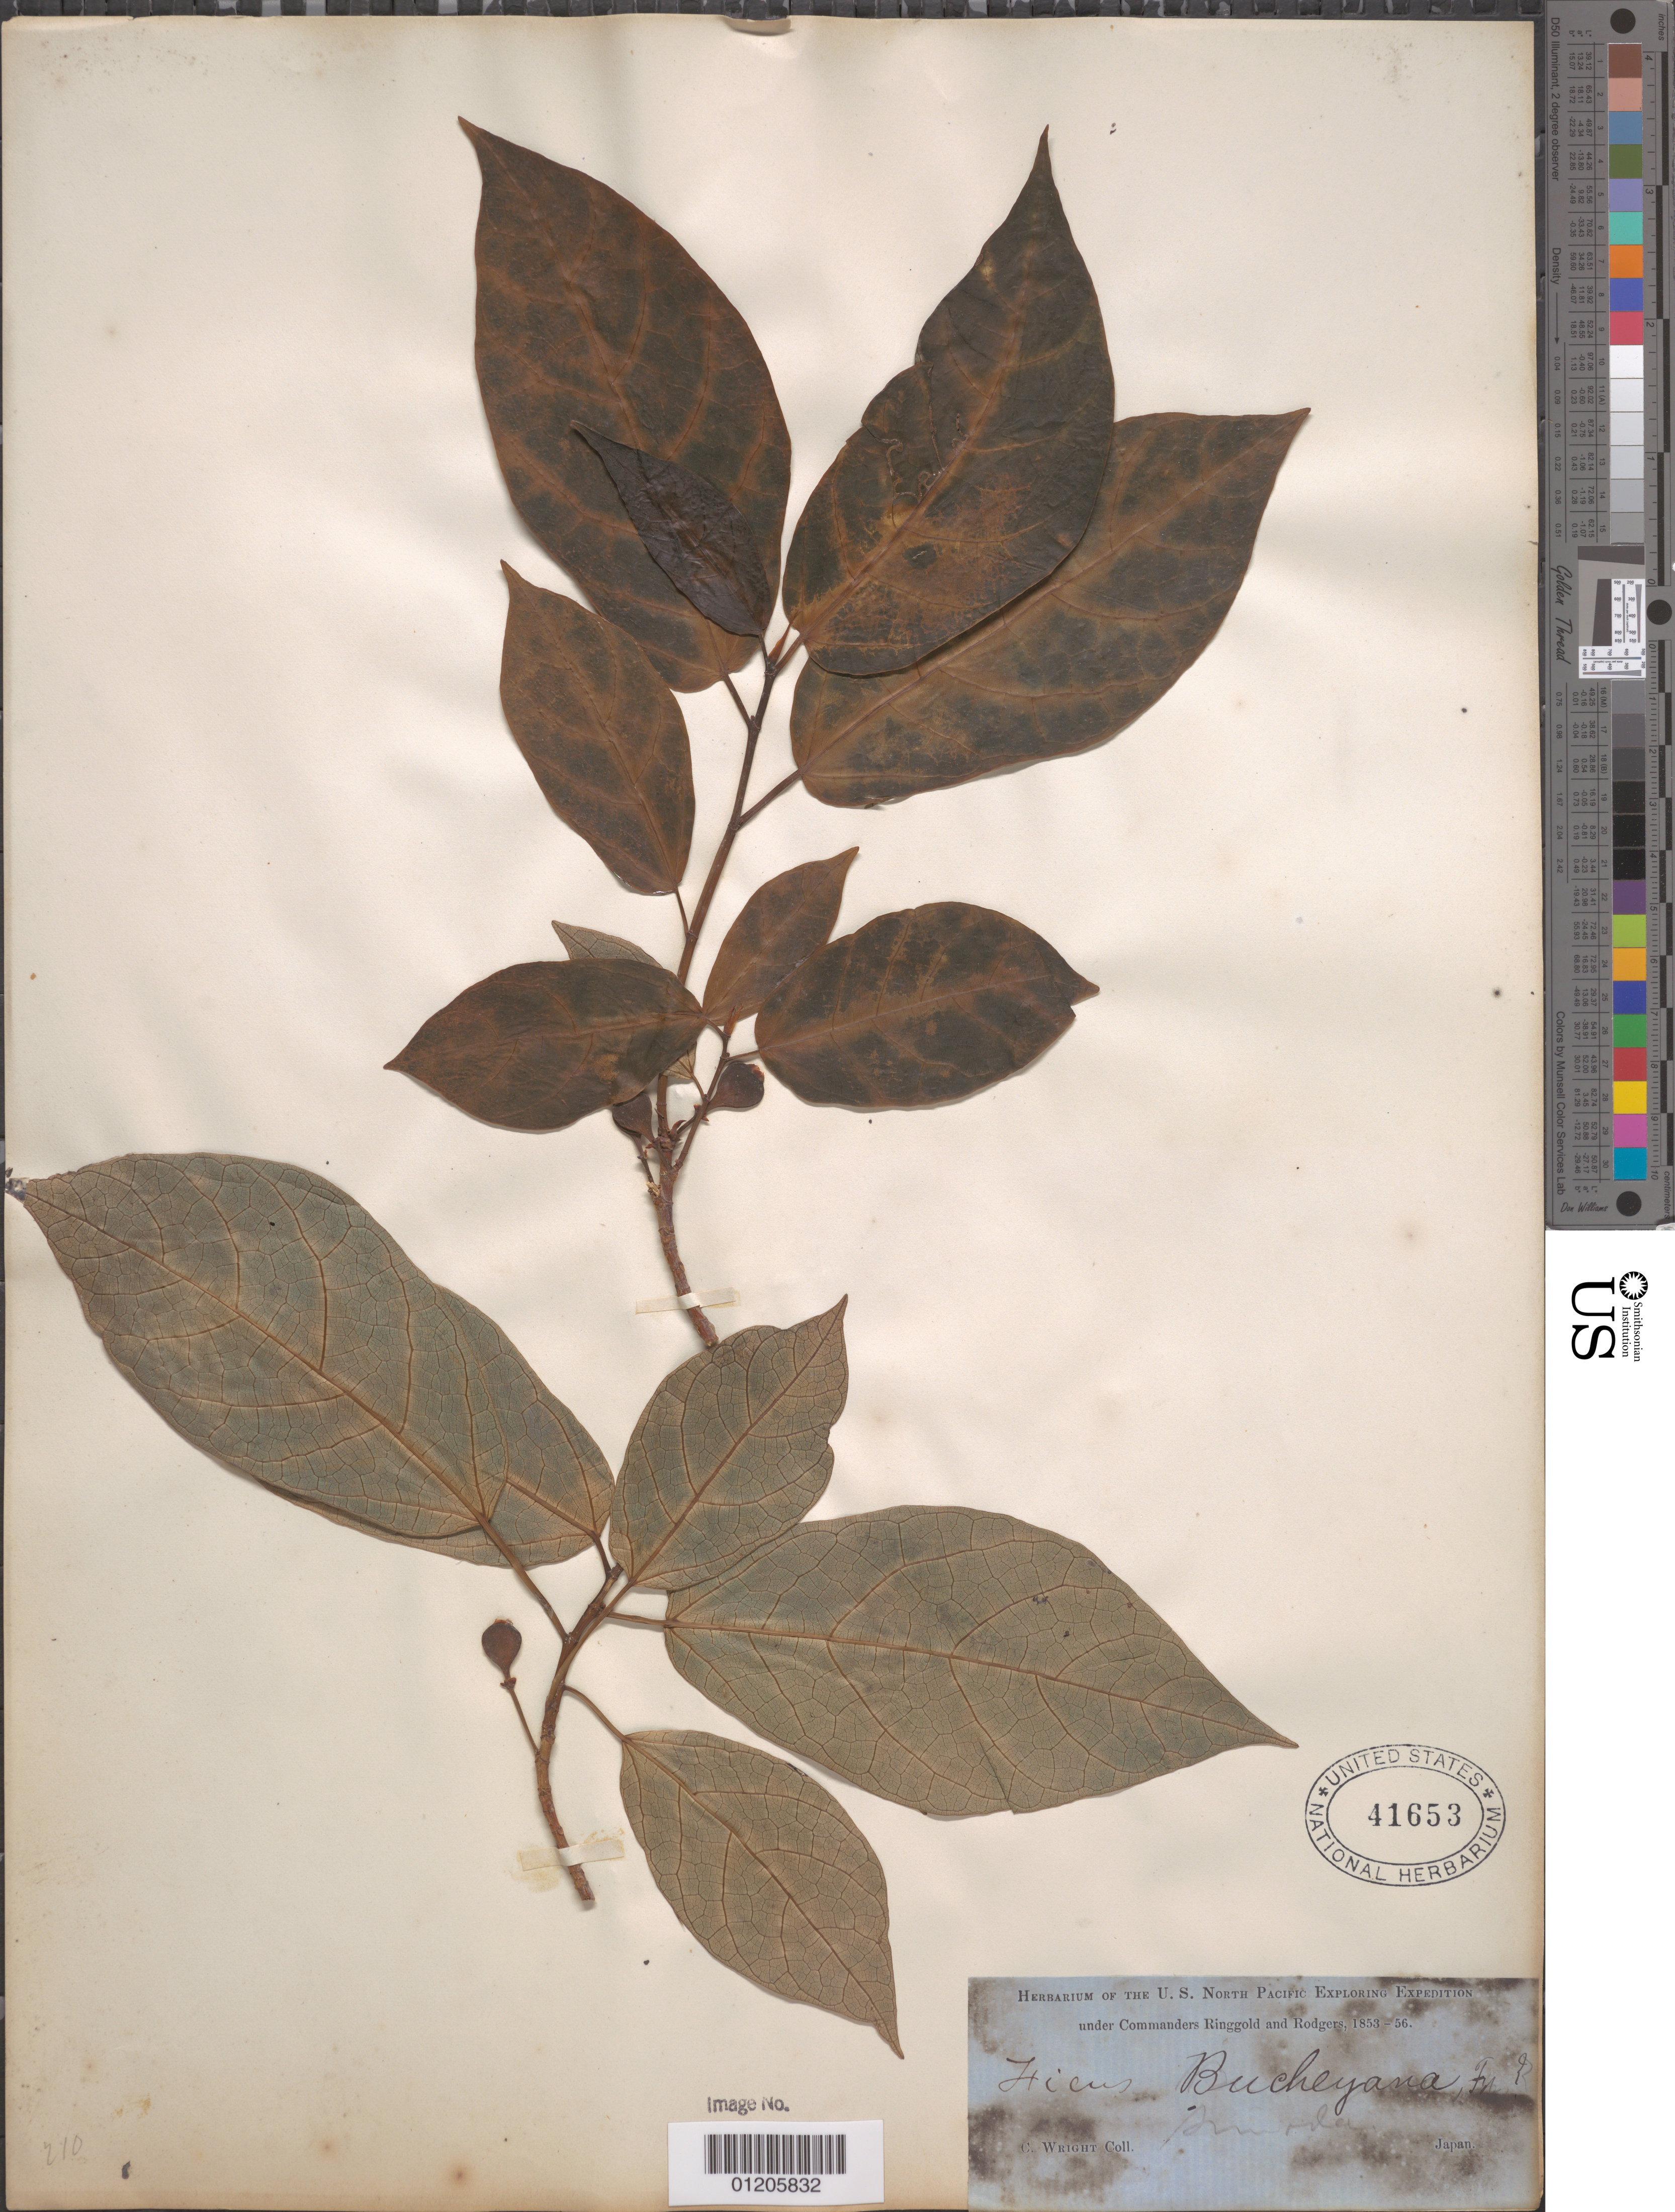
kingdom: Plantae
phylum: Tracheophyta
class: Magnoliopsida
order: Rosales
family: Moraceae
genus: Ficus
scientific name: Ficus beecheyana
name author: Hook. & Arn.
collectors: C. Wright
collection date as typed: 1853 to -- -- 1856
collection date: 1853/1856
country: Japan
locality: Simoda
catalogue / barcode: US 41653